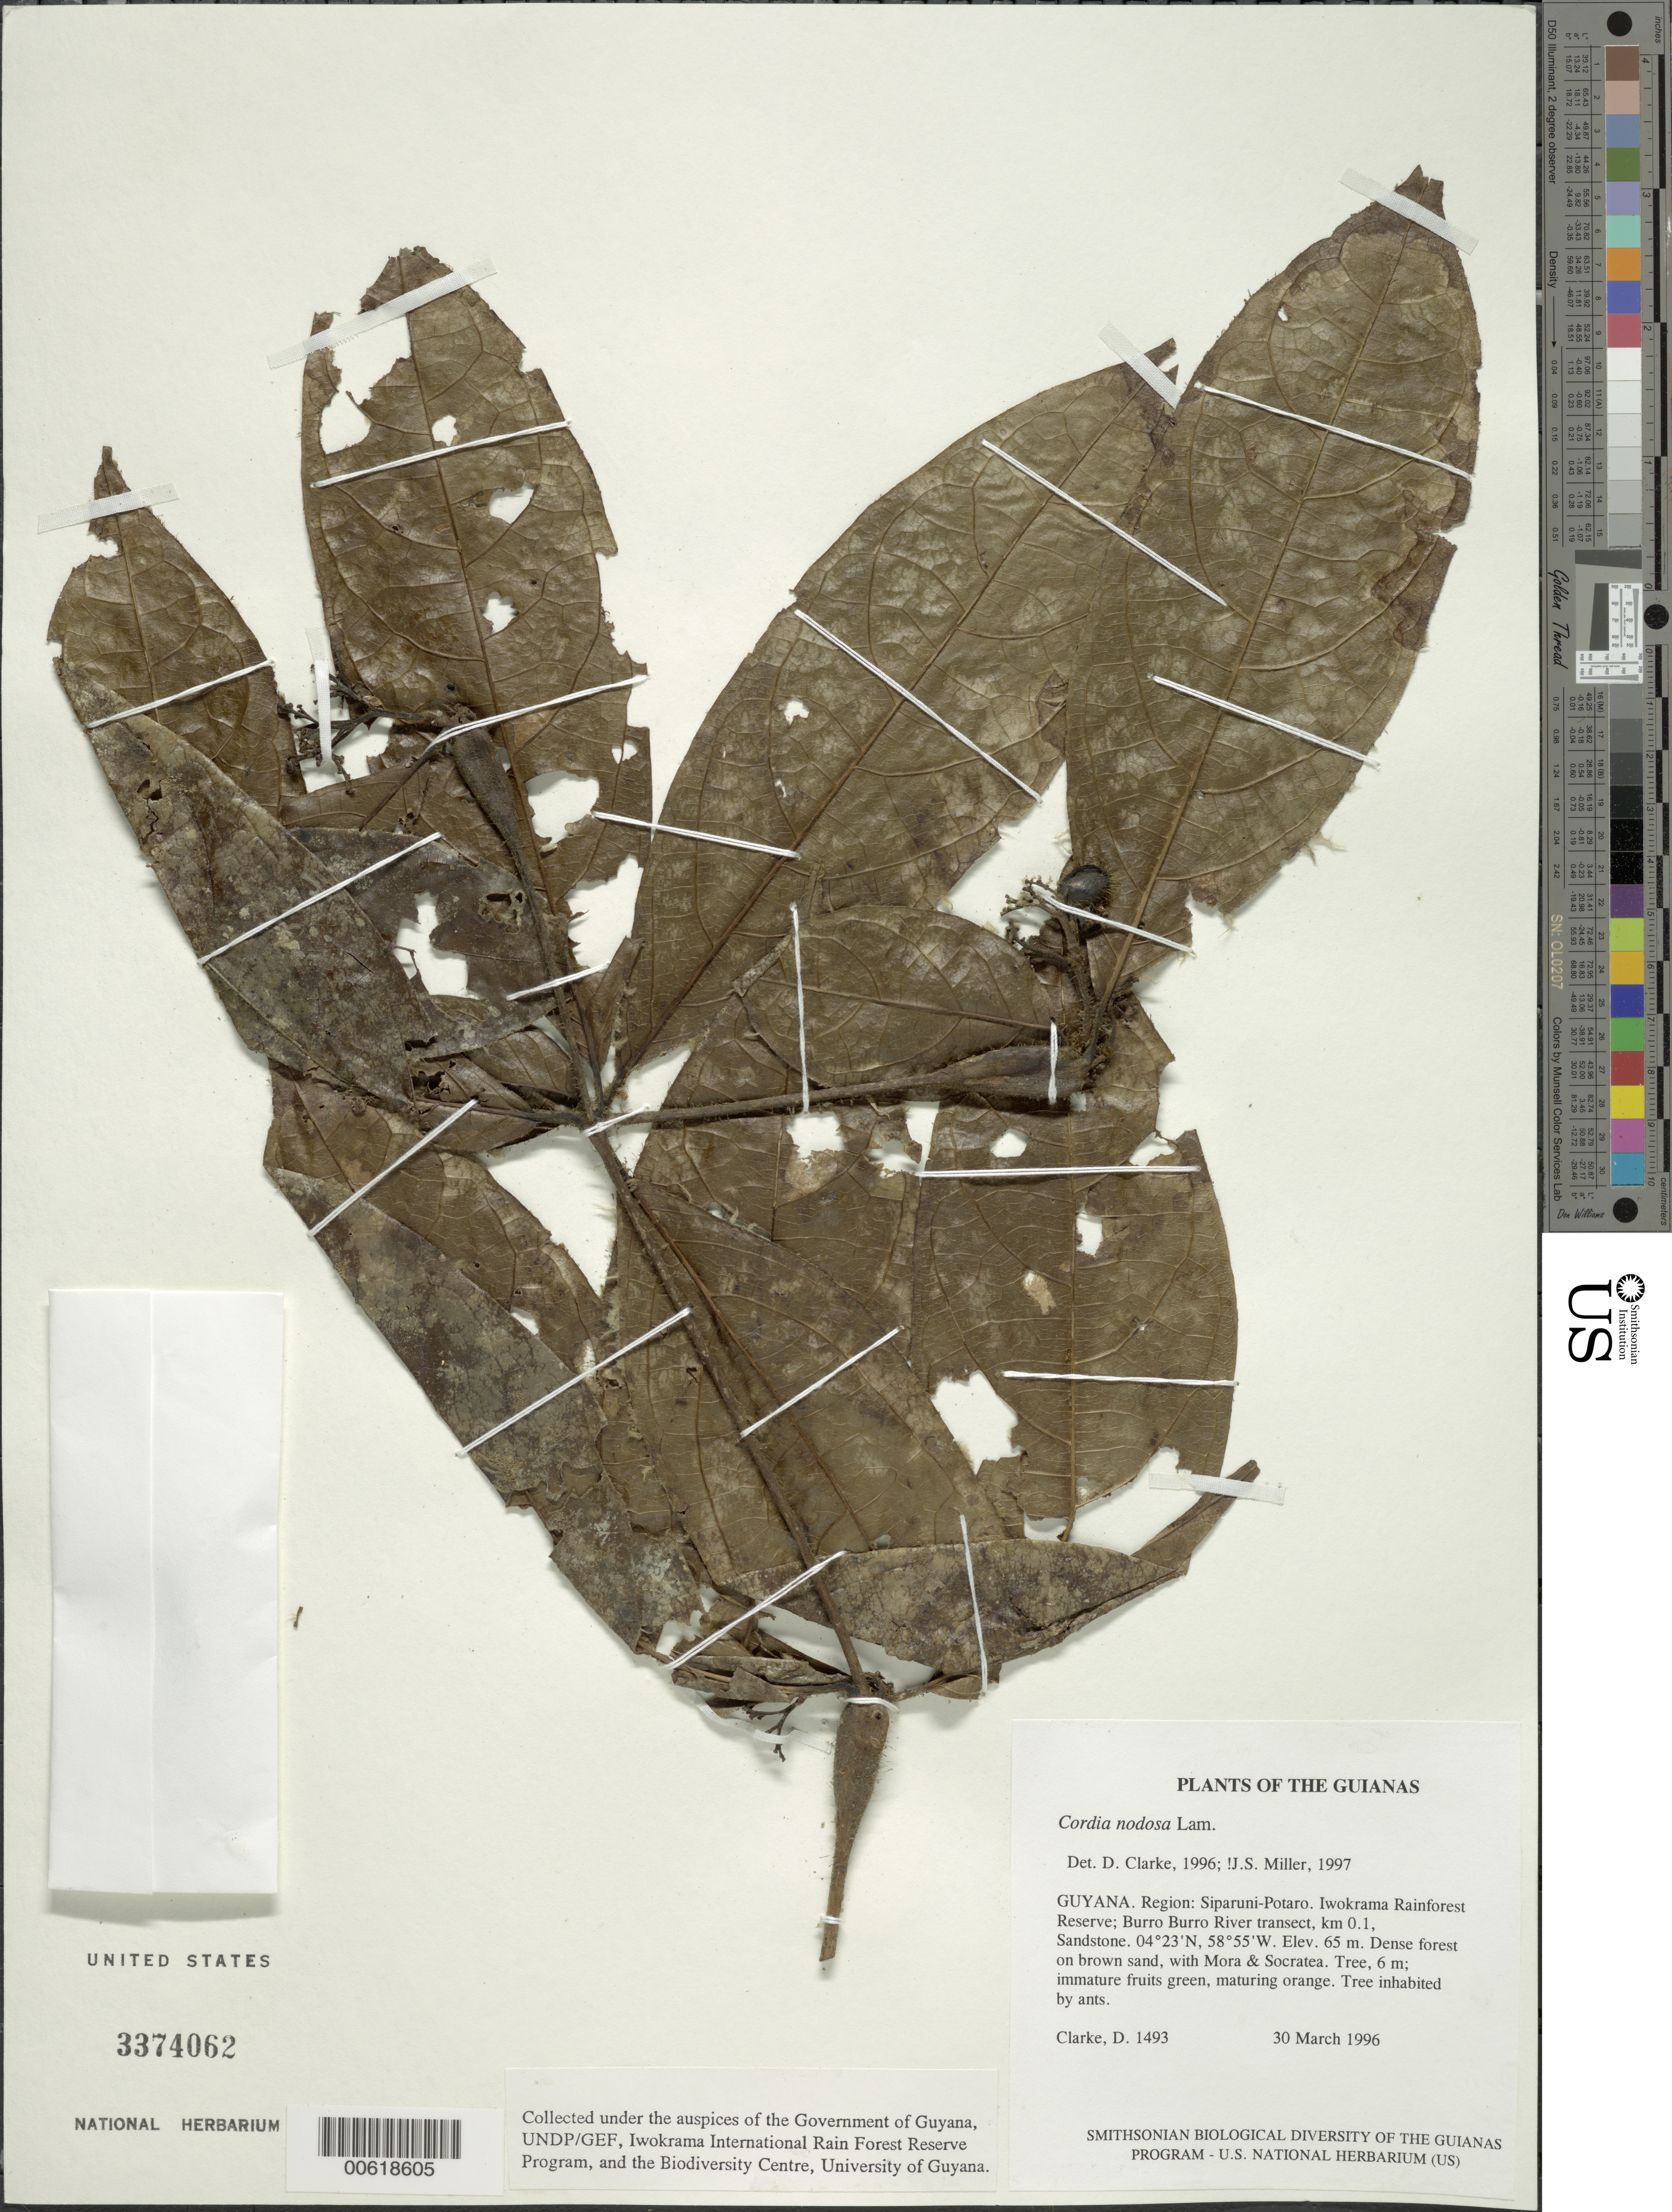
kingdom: Plantae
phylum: Tracheophyta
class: Magnoliopsida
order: Boraginales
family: Cordiaceae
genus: Cordia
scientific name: Cordia nodosa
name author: Lam.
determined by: Miller, James S., (MO), Missouri Botanical Garden (UNITED STATES)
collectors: H. D. Clarke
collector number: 1493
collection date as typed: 30 March 1996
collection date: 1996-03-30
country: Guyana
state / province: Potaro-Siparuni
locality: Iwokrama Rainforest Reserve; Burro Burro River transect, km 0.1, Sandstone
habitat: Dense forest on brown sand, with Mora & Socratea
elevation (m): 65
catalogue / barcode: US 3374062